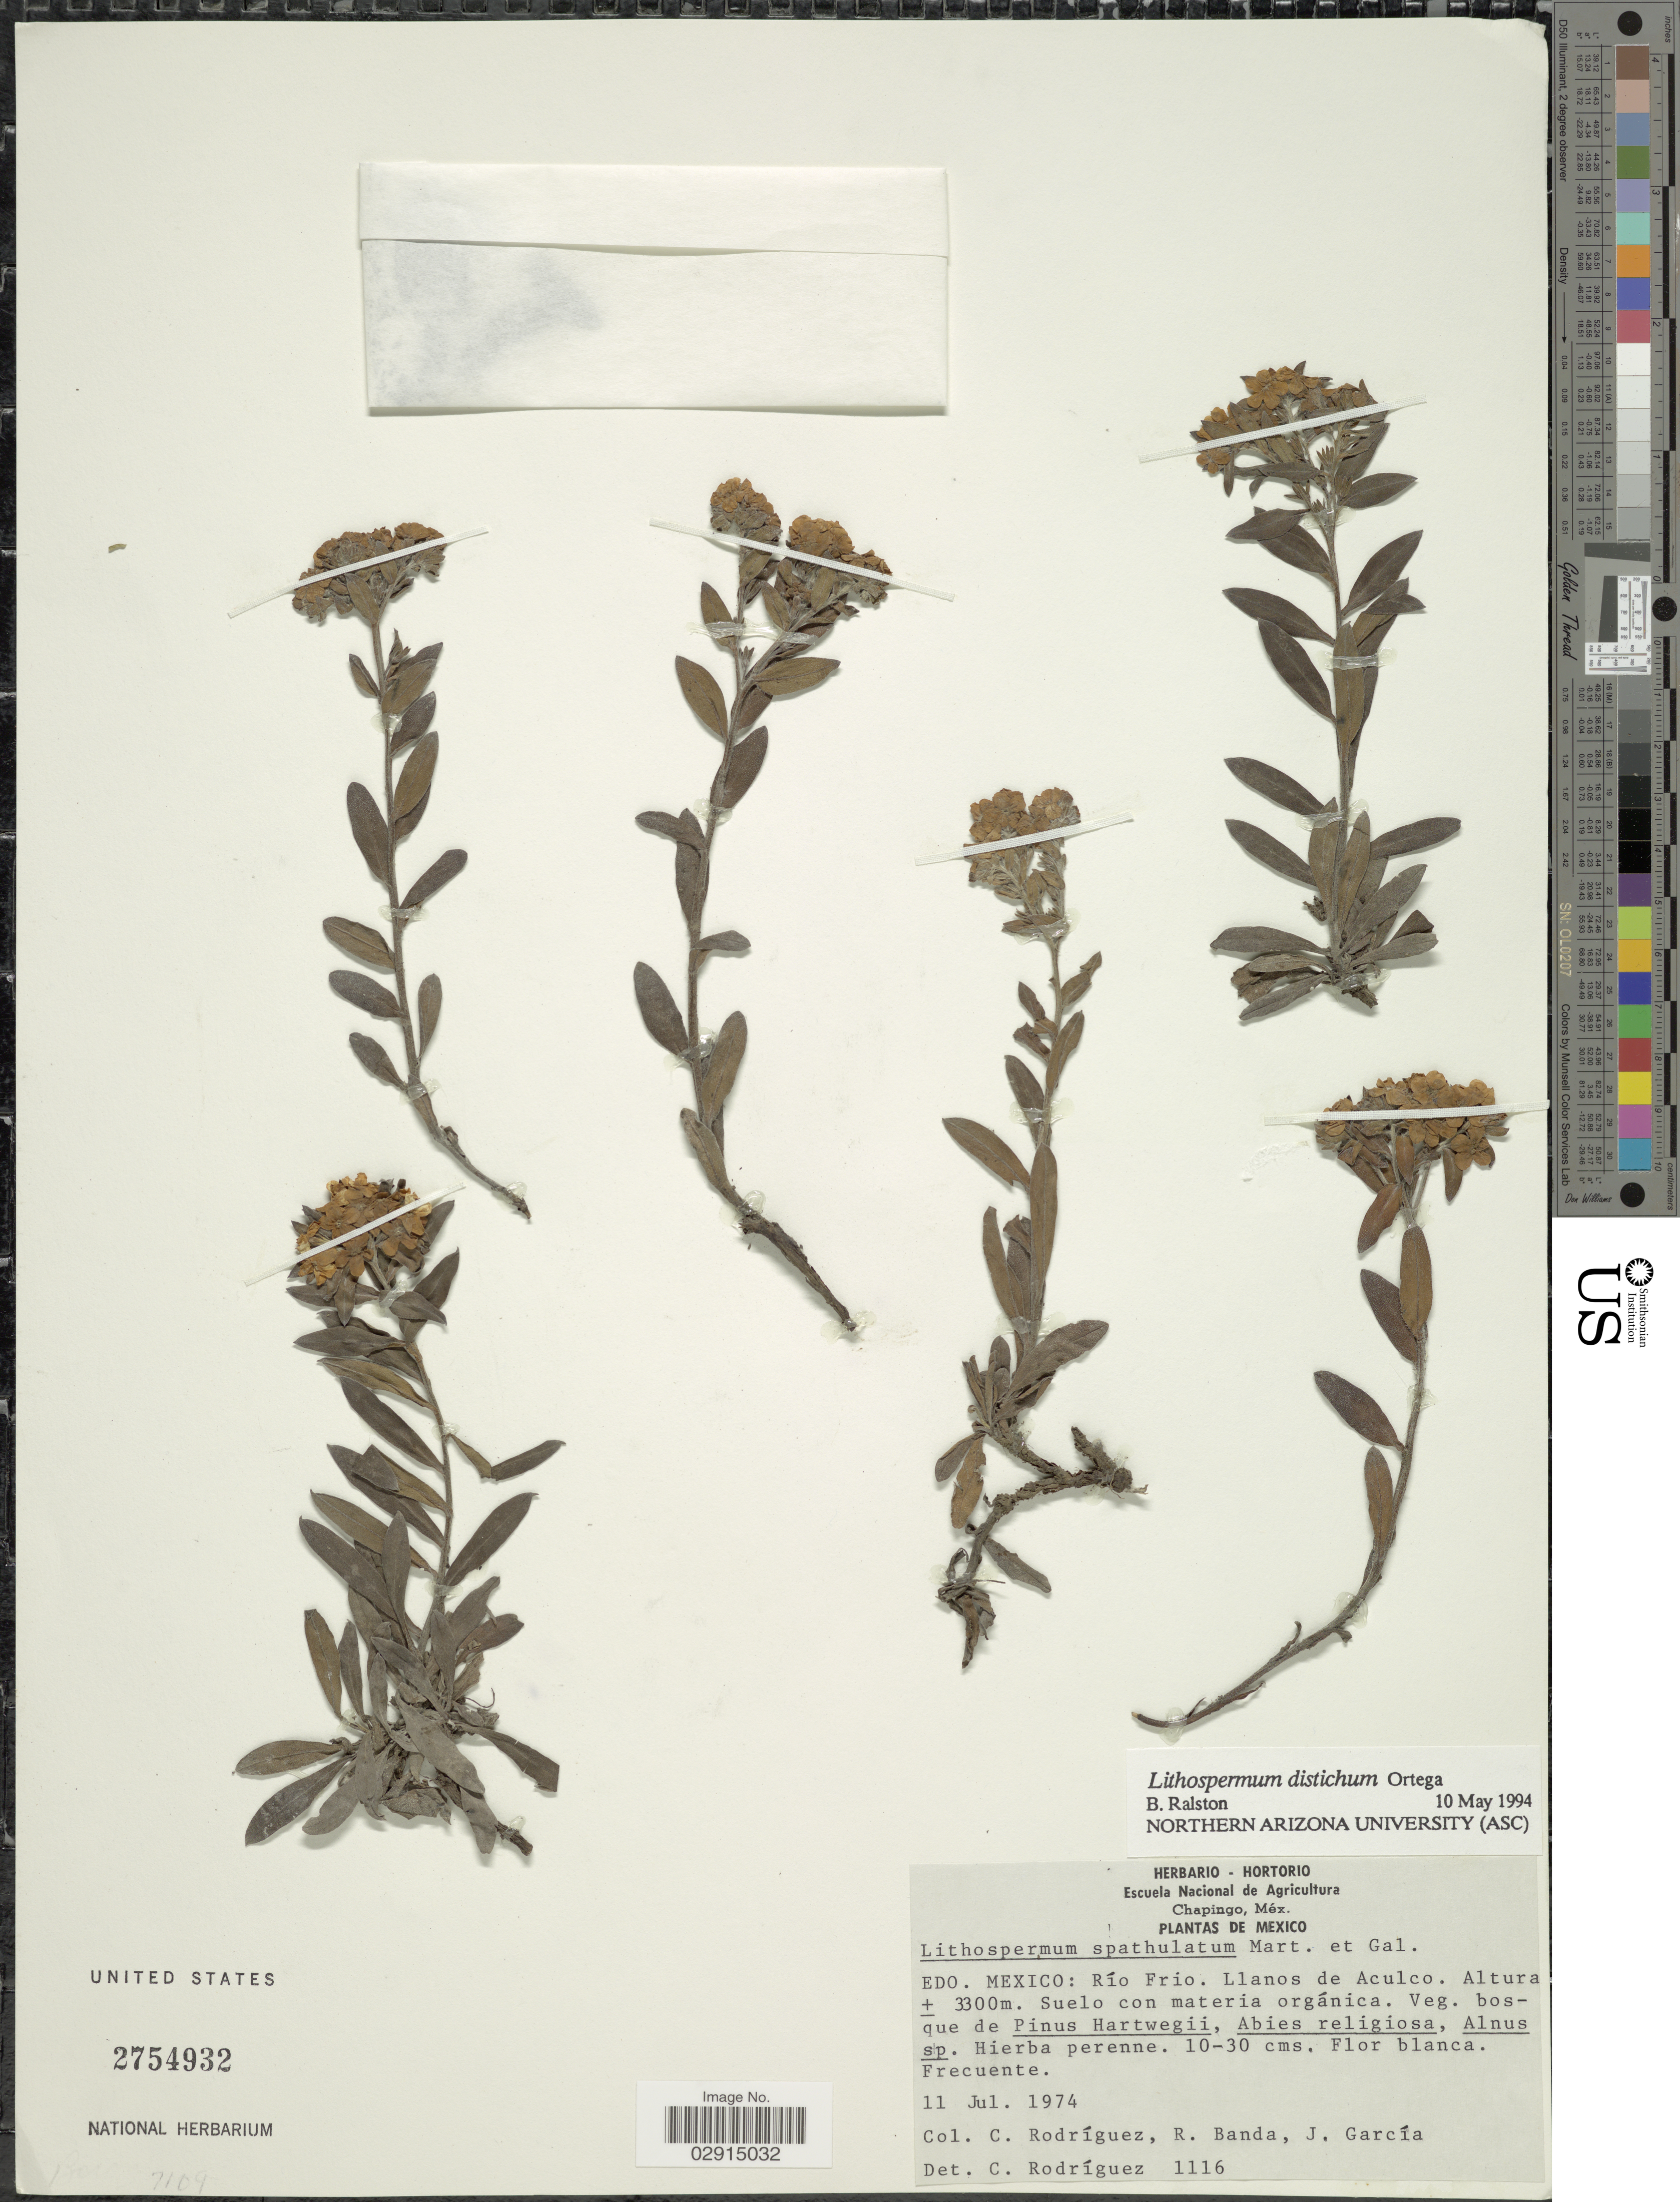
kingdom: Plantae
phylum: Tracheophyta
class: Magnoliopsida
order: Boraginales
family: Boraginaceae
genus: Lithospermum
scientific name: Lithospermum distichum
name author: Ortega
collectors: C. Rodríguez-Flores, R. Banda & J. García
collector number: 1116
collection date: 1974-07-11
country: Mexico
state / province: México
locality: Edo. Mexico: Río Frio. Llanos de Aculco.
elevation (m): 3300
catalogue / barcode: US 2754932